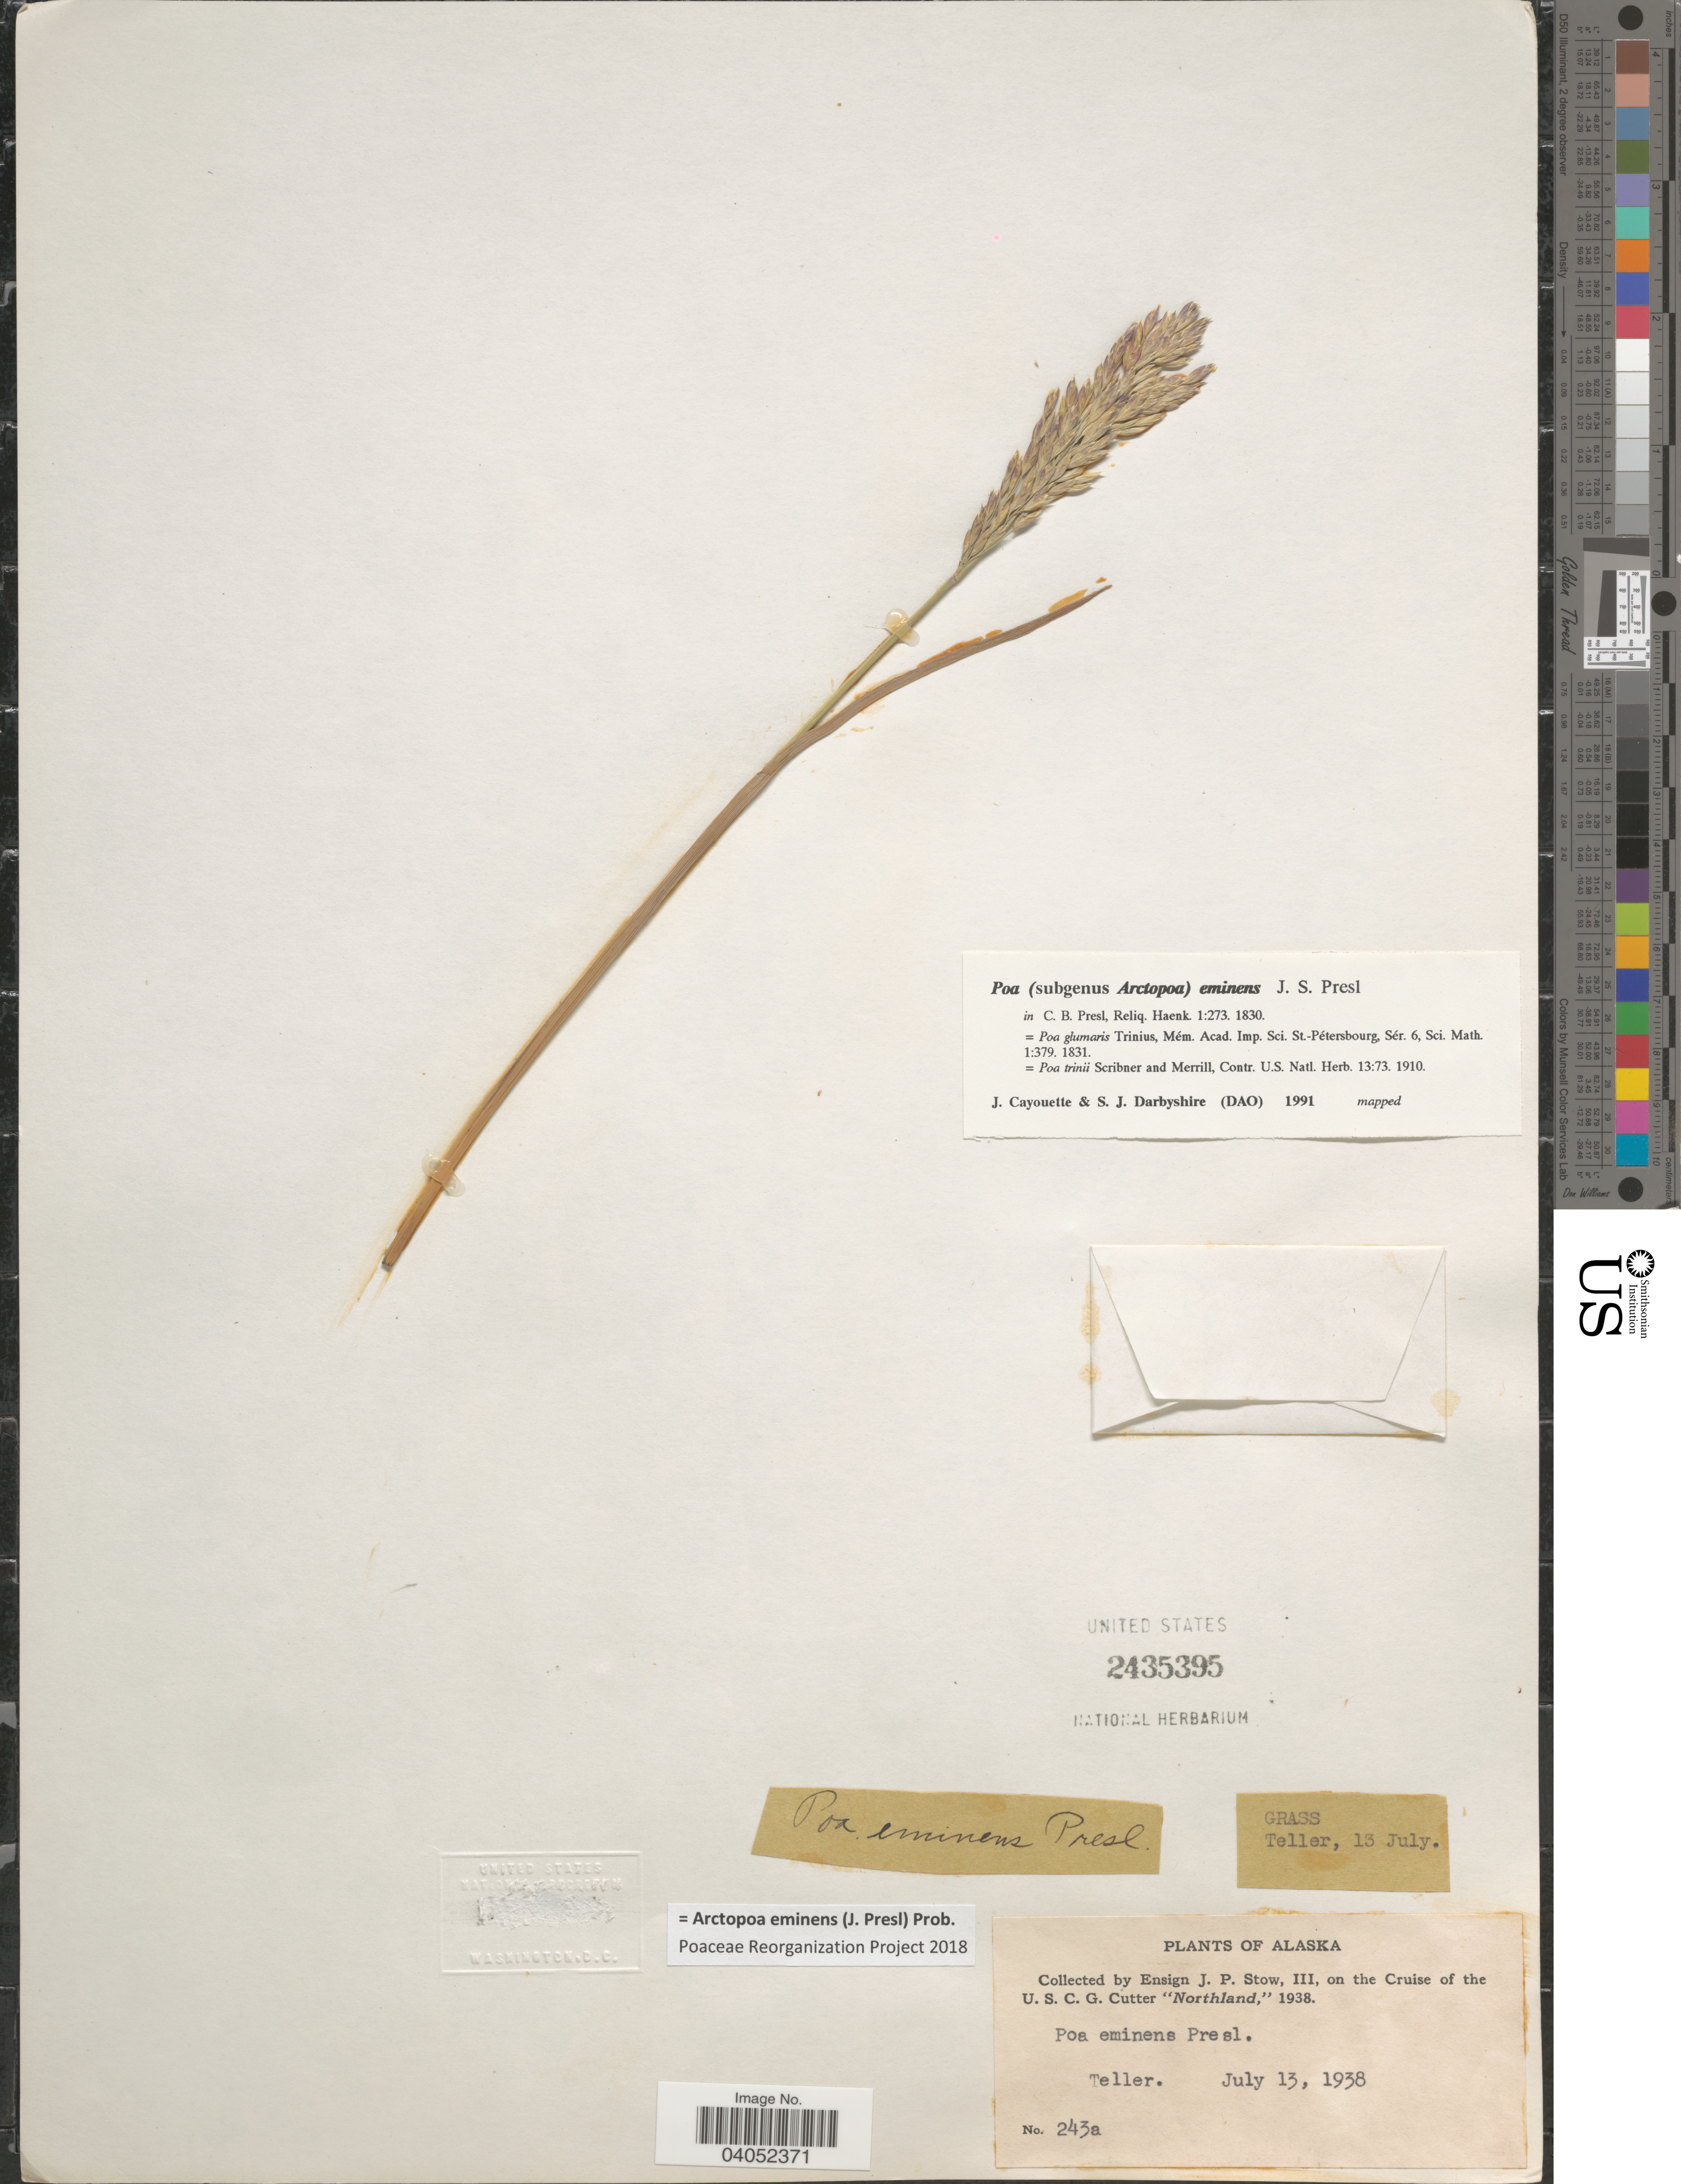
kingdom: Plantae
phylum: Tracheophyta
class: Liliopsida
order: Poales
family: Poaceae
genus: Arctopoa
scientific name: Arctopoa eminens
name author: (J. Presl) Prob.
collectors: J. Stow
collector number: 243a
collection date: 1938-07-13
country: United States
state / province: Alaska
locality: On the Cruise of the U. S. C. G. Cutter "Northland". Teller.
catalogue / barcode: US 2435395